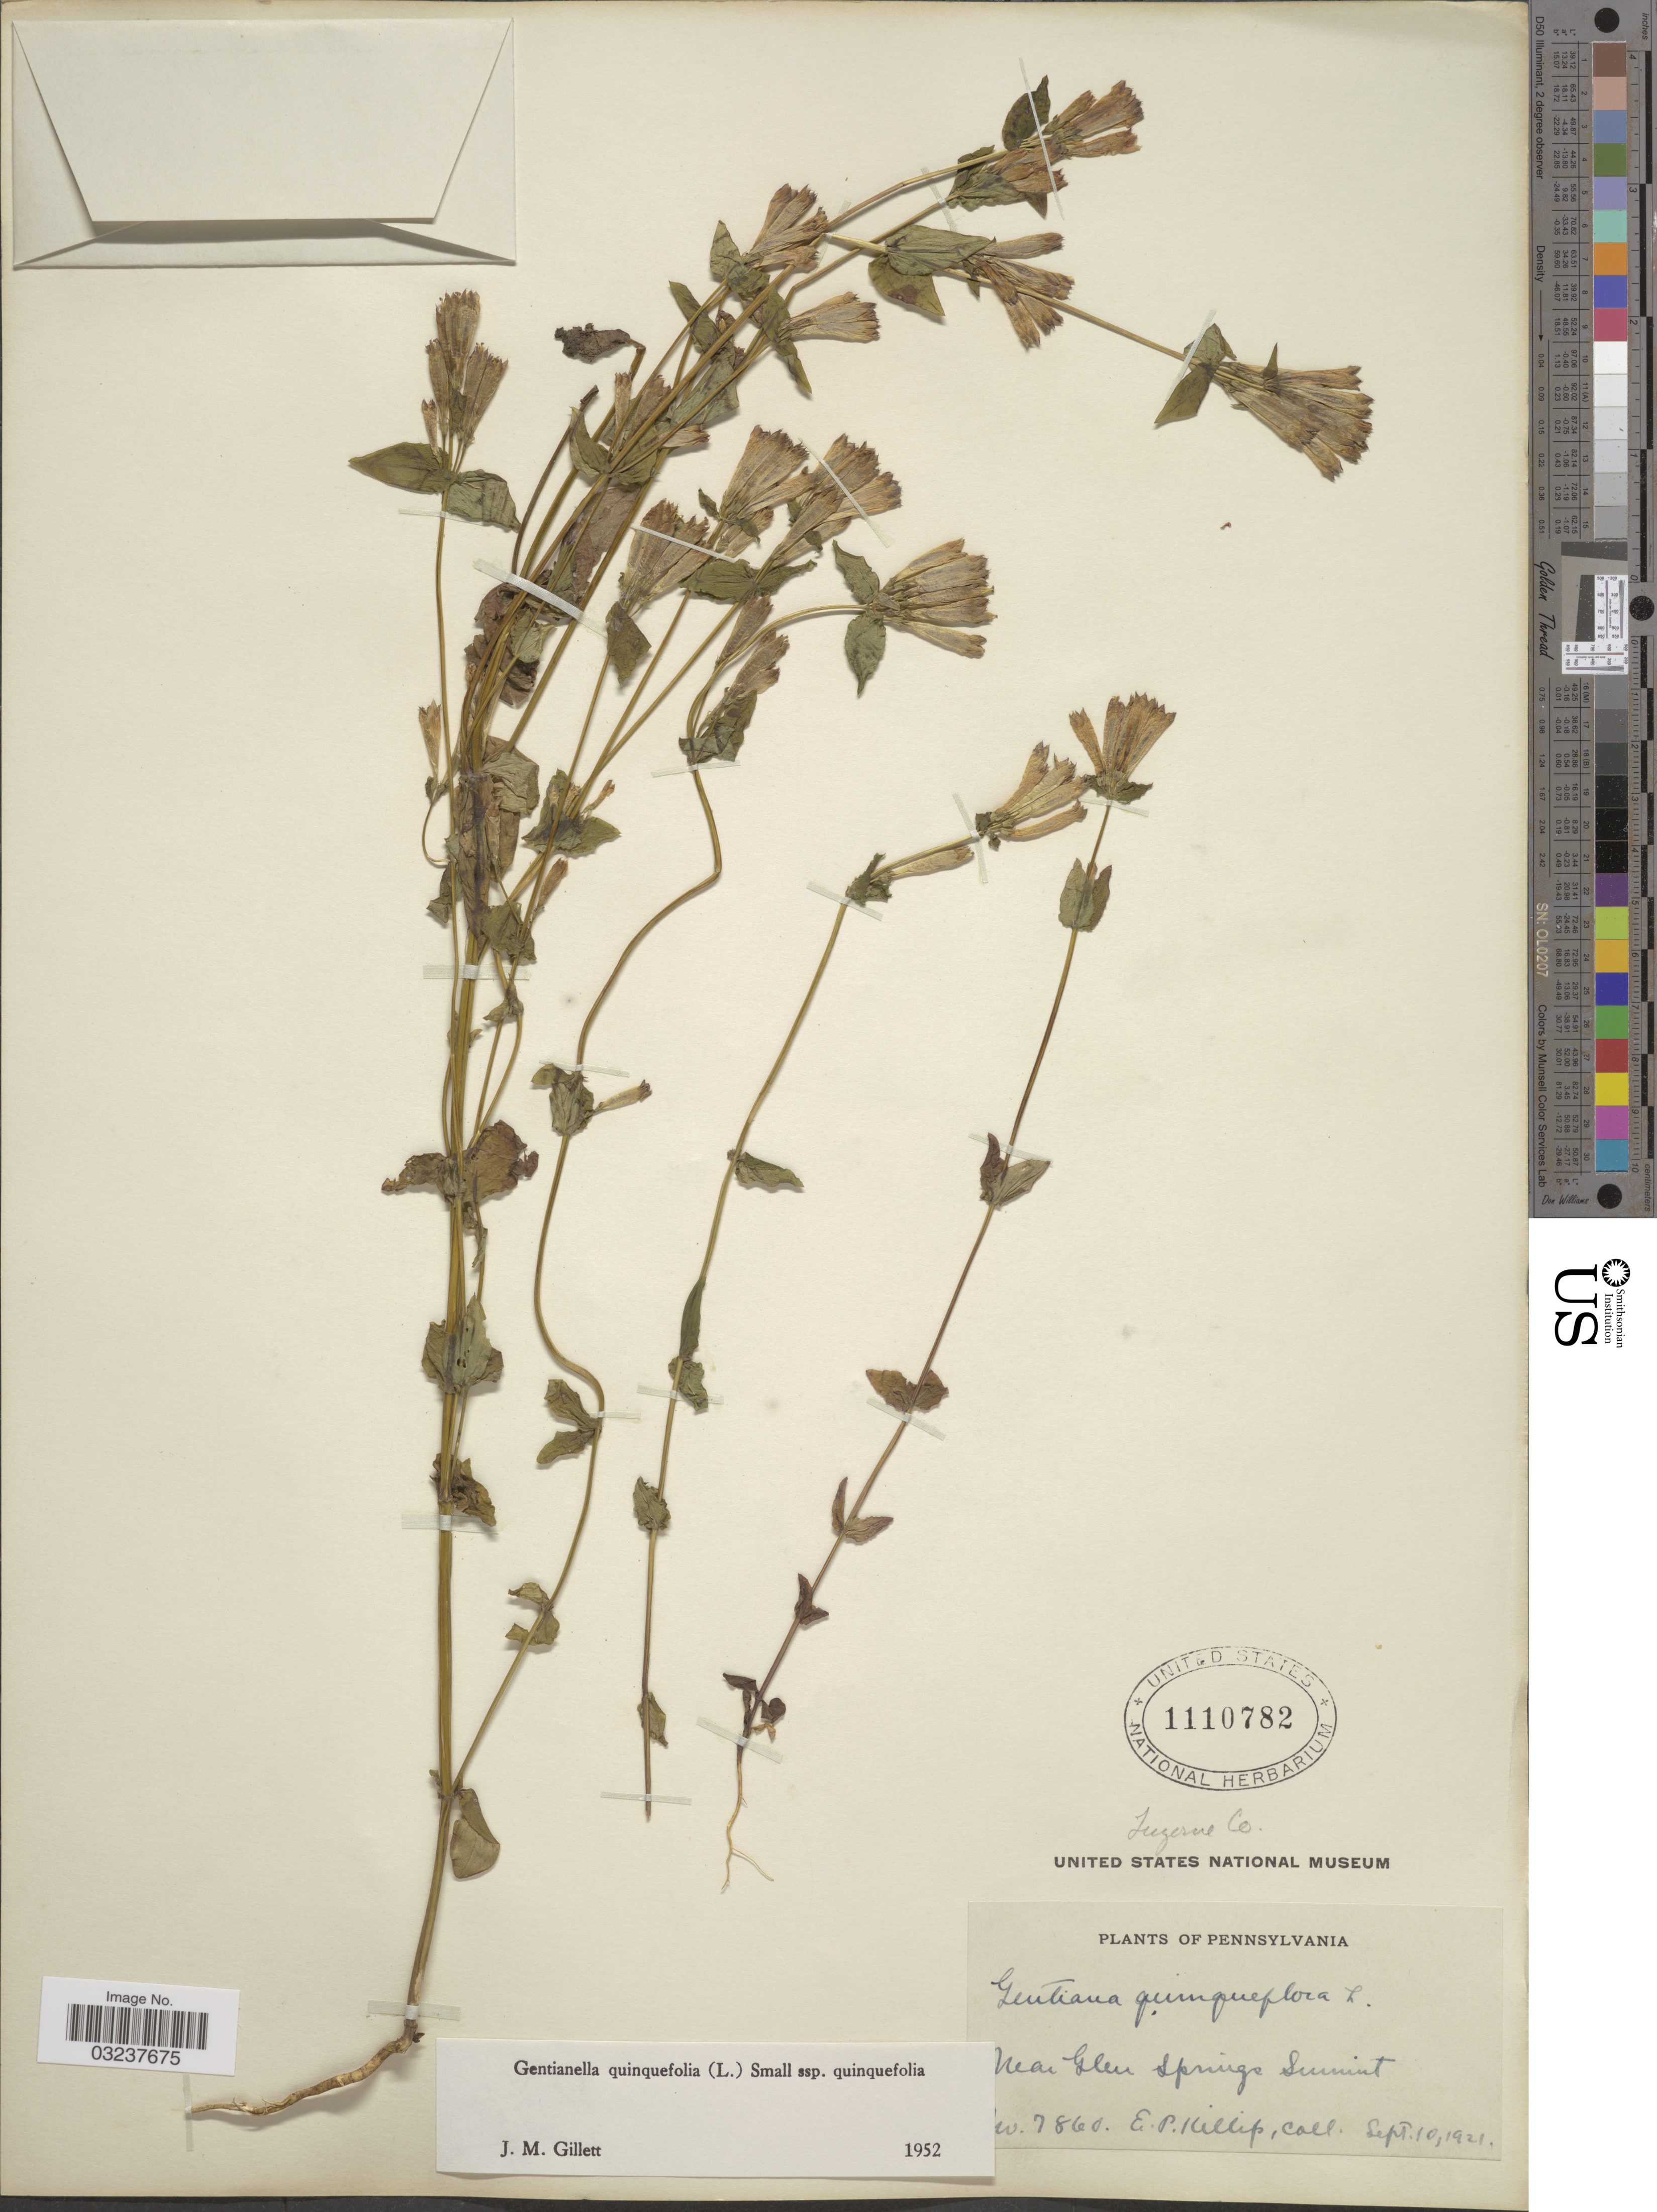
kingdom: Plantae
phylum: Tracheophyta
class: Magnoliopsida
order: Gentianales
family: Gentianaceae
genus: Gentianella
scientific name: Gentianella quinquefolia subsp. quinquefolia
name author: (L.) Small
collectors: E. P. Killip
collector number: !7860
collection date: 1921-09-10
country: United States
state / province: Pennsylvania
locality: Near Glen Springs Summit, Luzerne Co.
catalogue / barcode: US 1110782